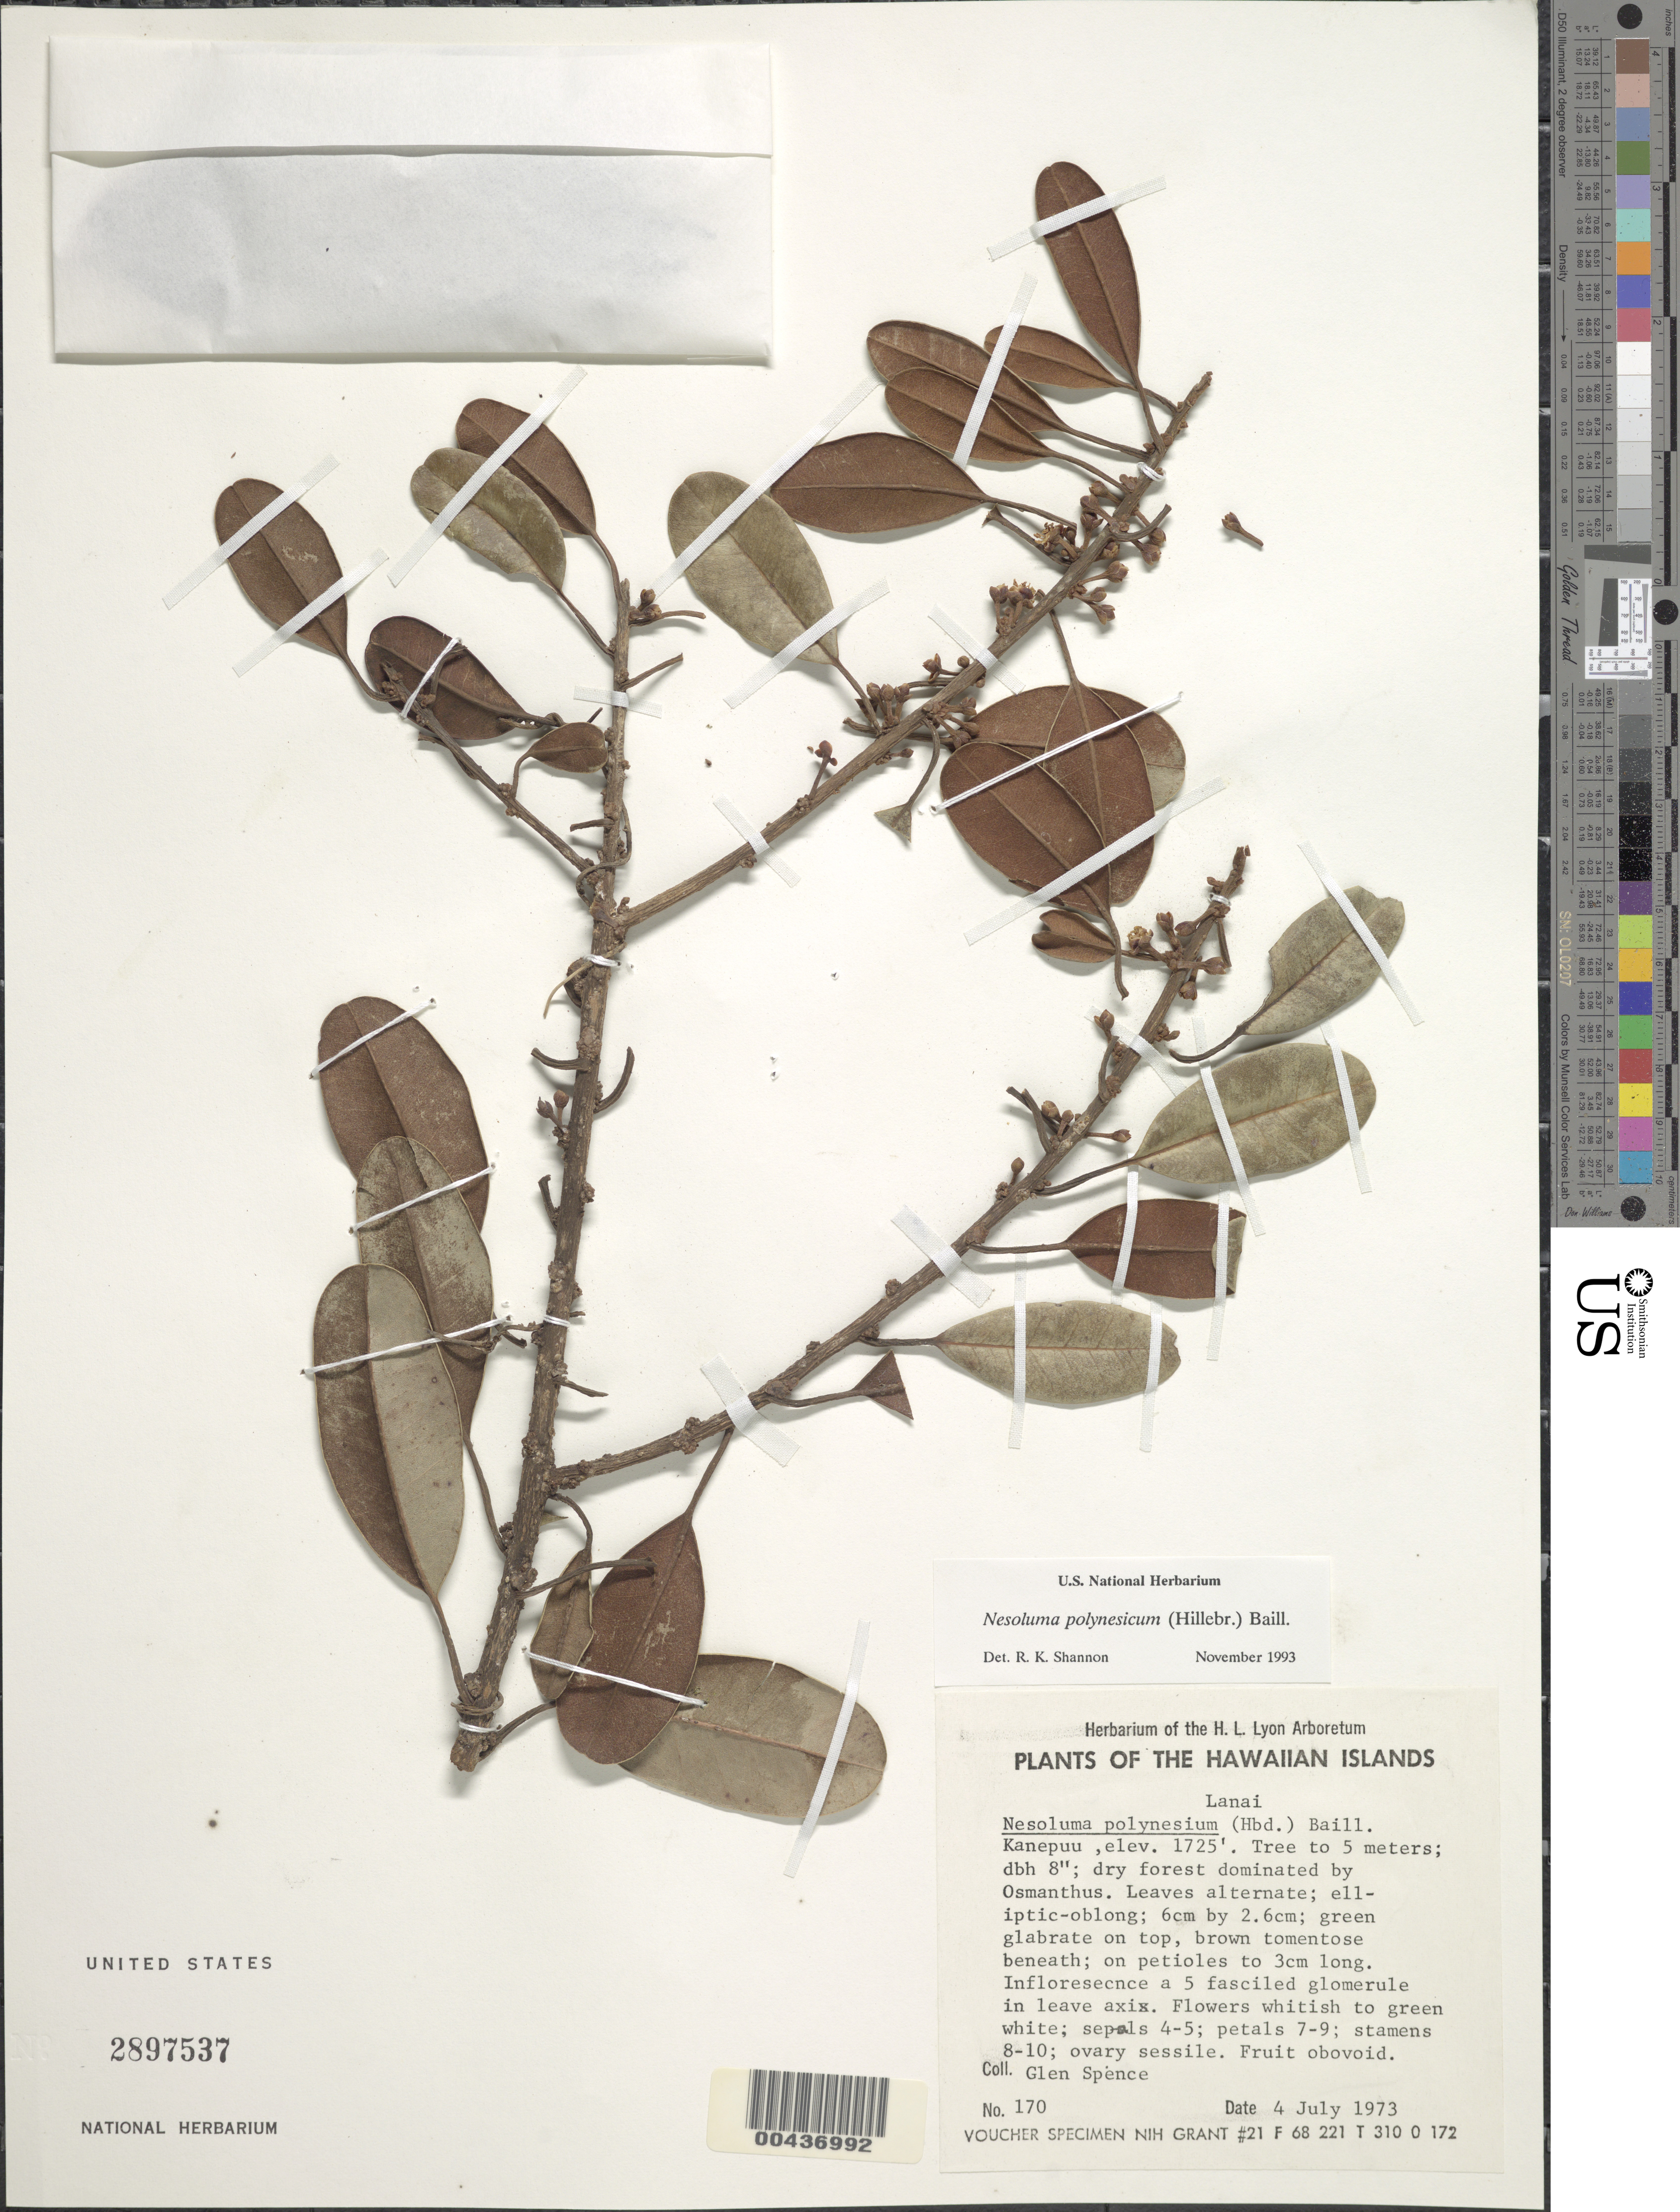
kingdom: Plantae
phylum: Tracheophyta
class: Magnoliopsida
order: Ericales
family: Sapotaceae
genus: Sideroxylon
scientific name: Sideroxylon polynesicum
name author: (Hillebr.) Smedmark & Anderb.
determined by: Wagner, W. L., (BOT), Smithsonian Institution - National Museum of Natural History (UNITED STATES)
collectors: G. Spence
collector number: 170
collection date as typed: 4 Jul 1973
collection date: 1973-07-04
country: United States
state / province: Hawaii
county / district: Maui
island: Lana'i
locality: Kanepuu, Lanai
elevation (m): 526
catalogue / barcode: US 2897537